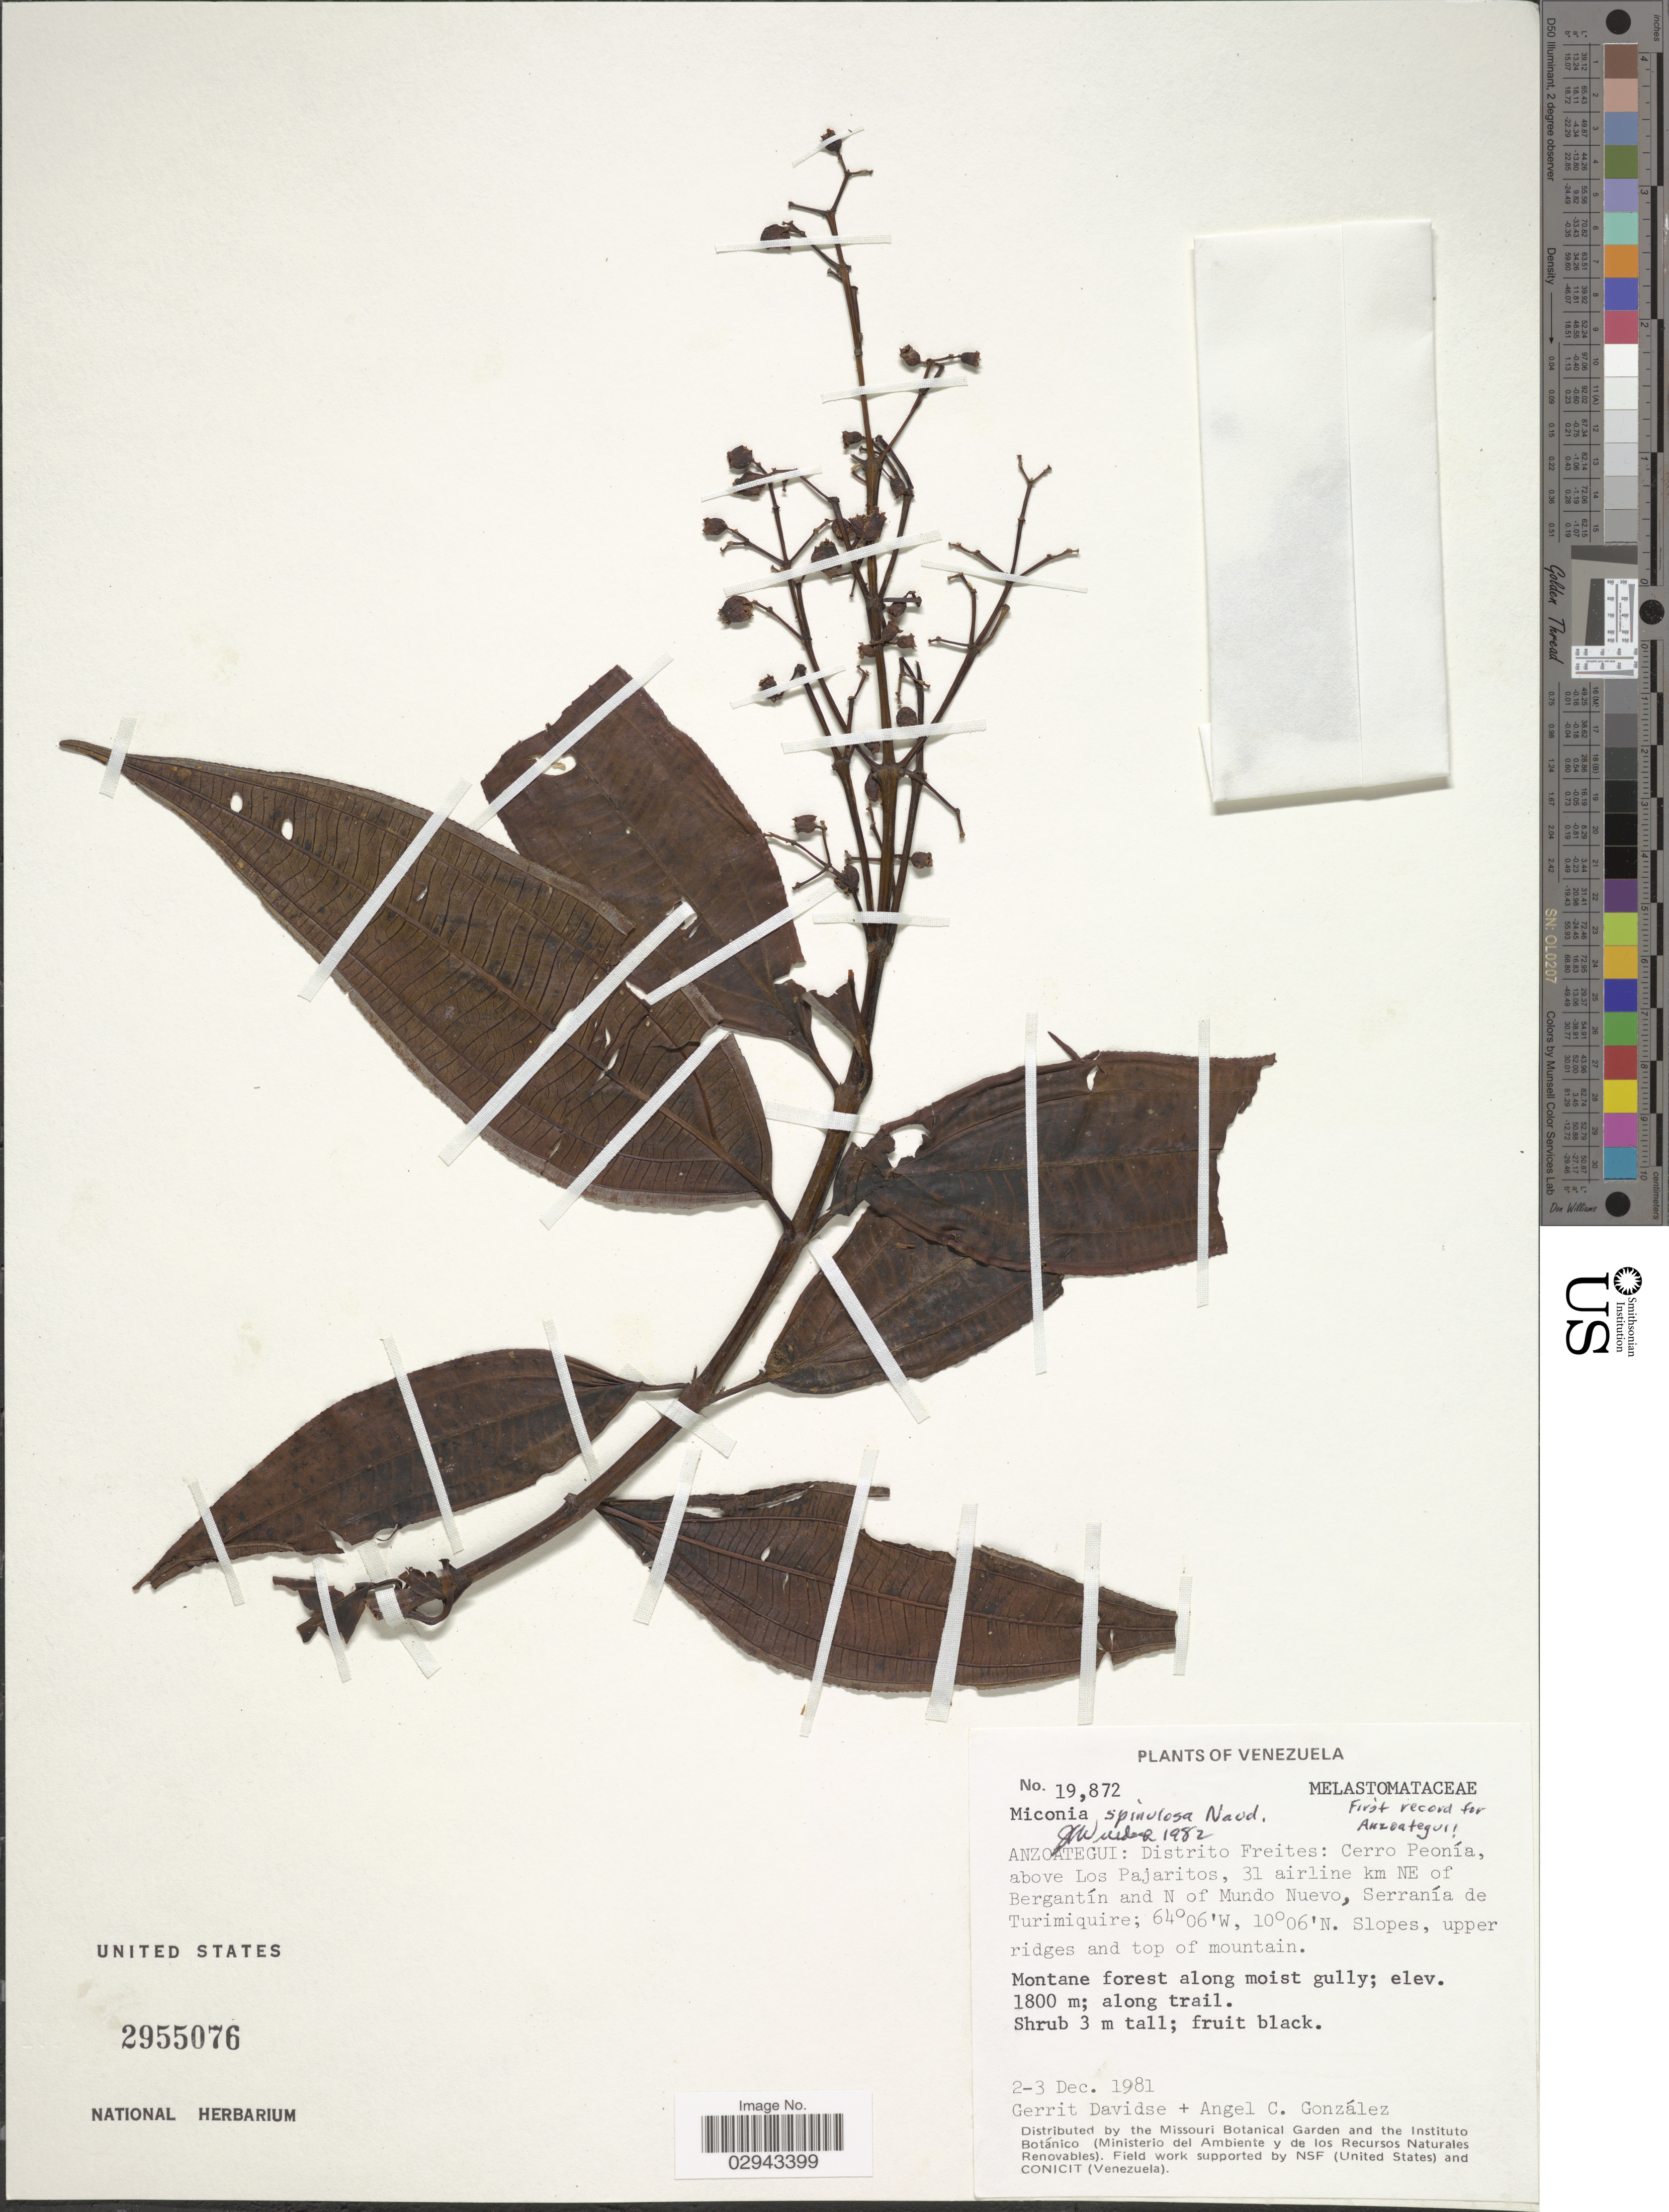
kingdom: Plantae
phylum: Tracheophyta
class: Magnoliopsida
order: Myrtales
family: Melastomataceae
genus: Miconia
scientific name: Miconia spinulosa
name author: Naudin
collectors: G. Davidse & A. C. González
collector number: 19872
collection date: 1981-12-02/1981-12-03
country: Venezuela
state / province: Anzoategui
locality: Distrito Freites: Cerro Peonía, above Los Pajaritos, 31 airline km NE of Bergantín and N of Mundo Nuevo, Serranía de Turimiquire.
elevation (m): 1800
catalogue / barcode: US 2955076